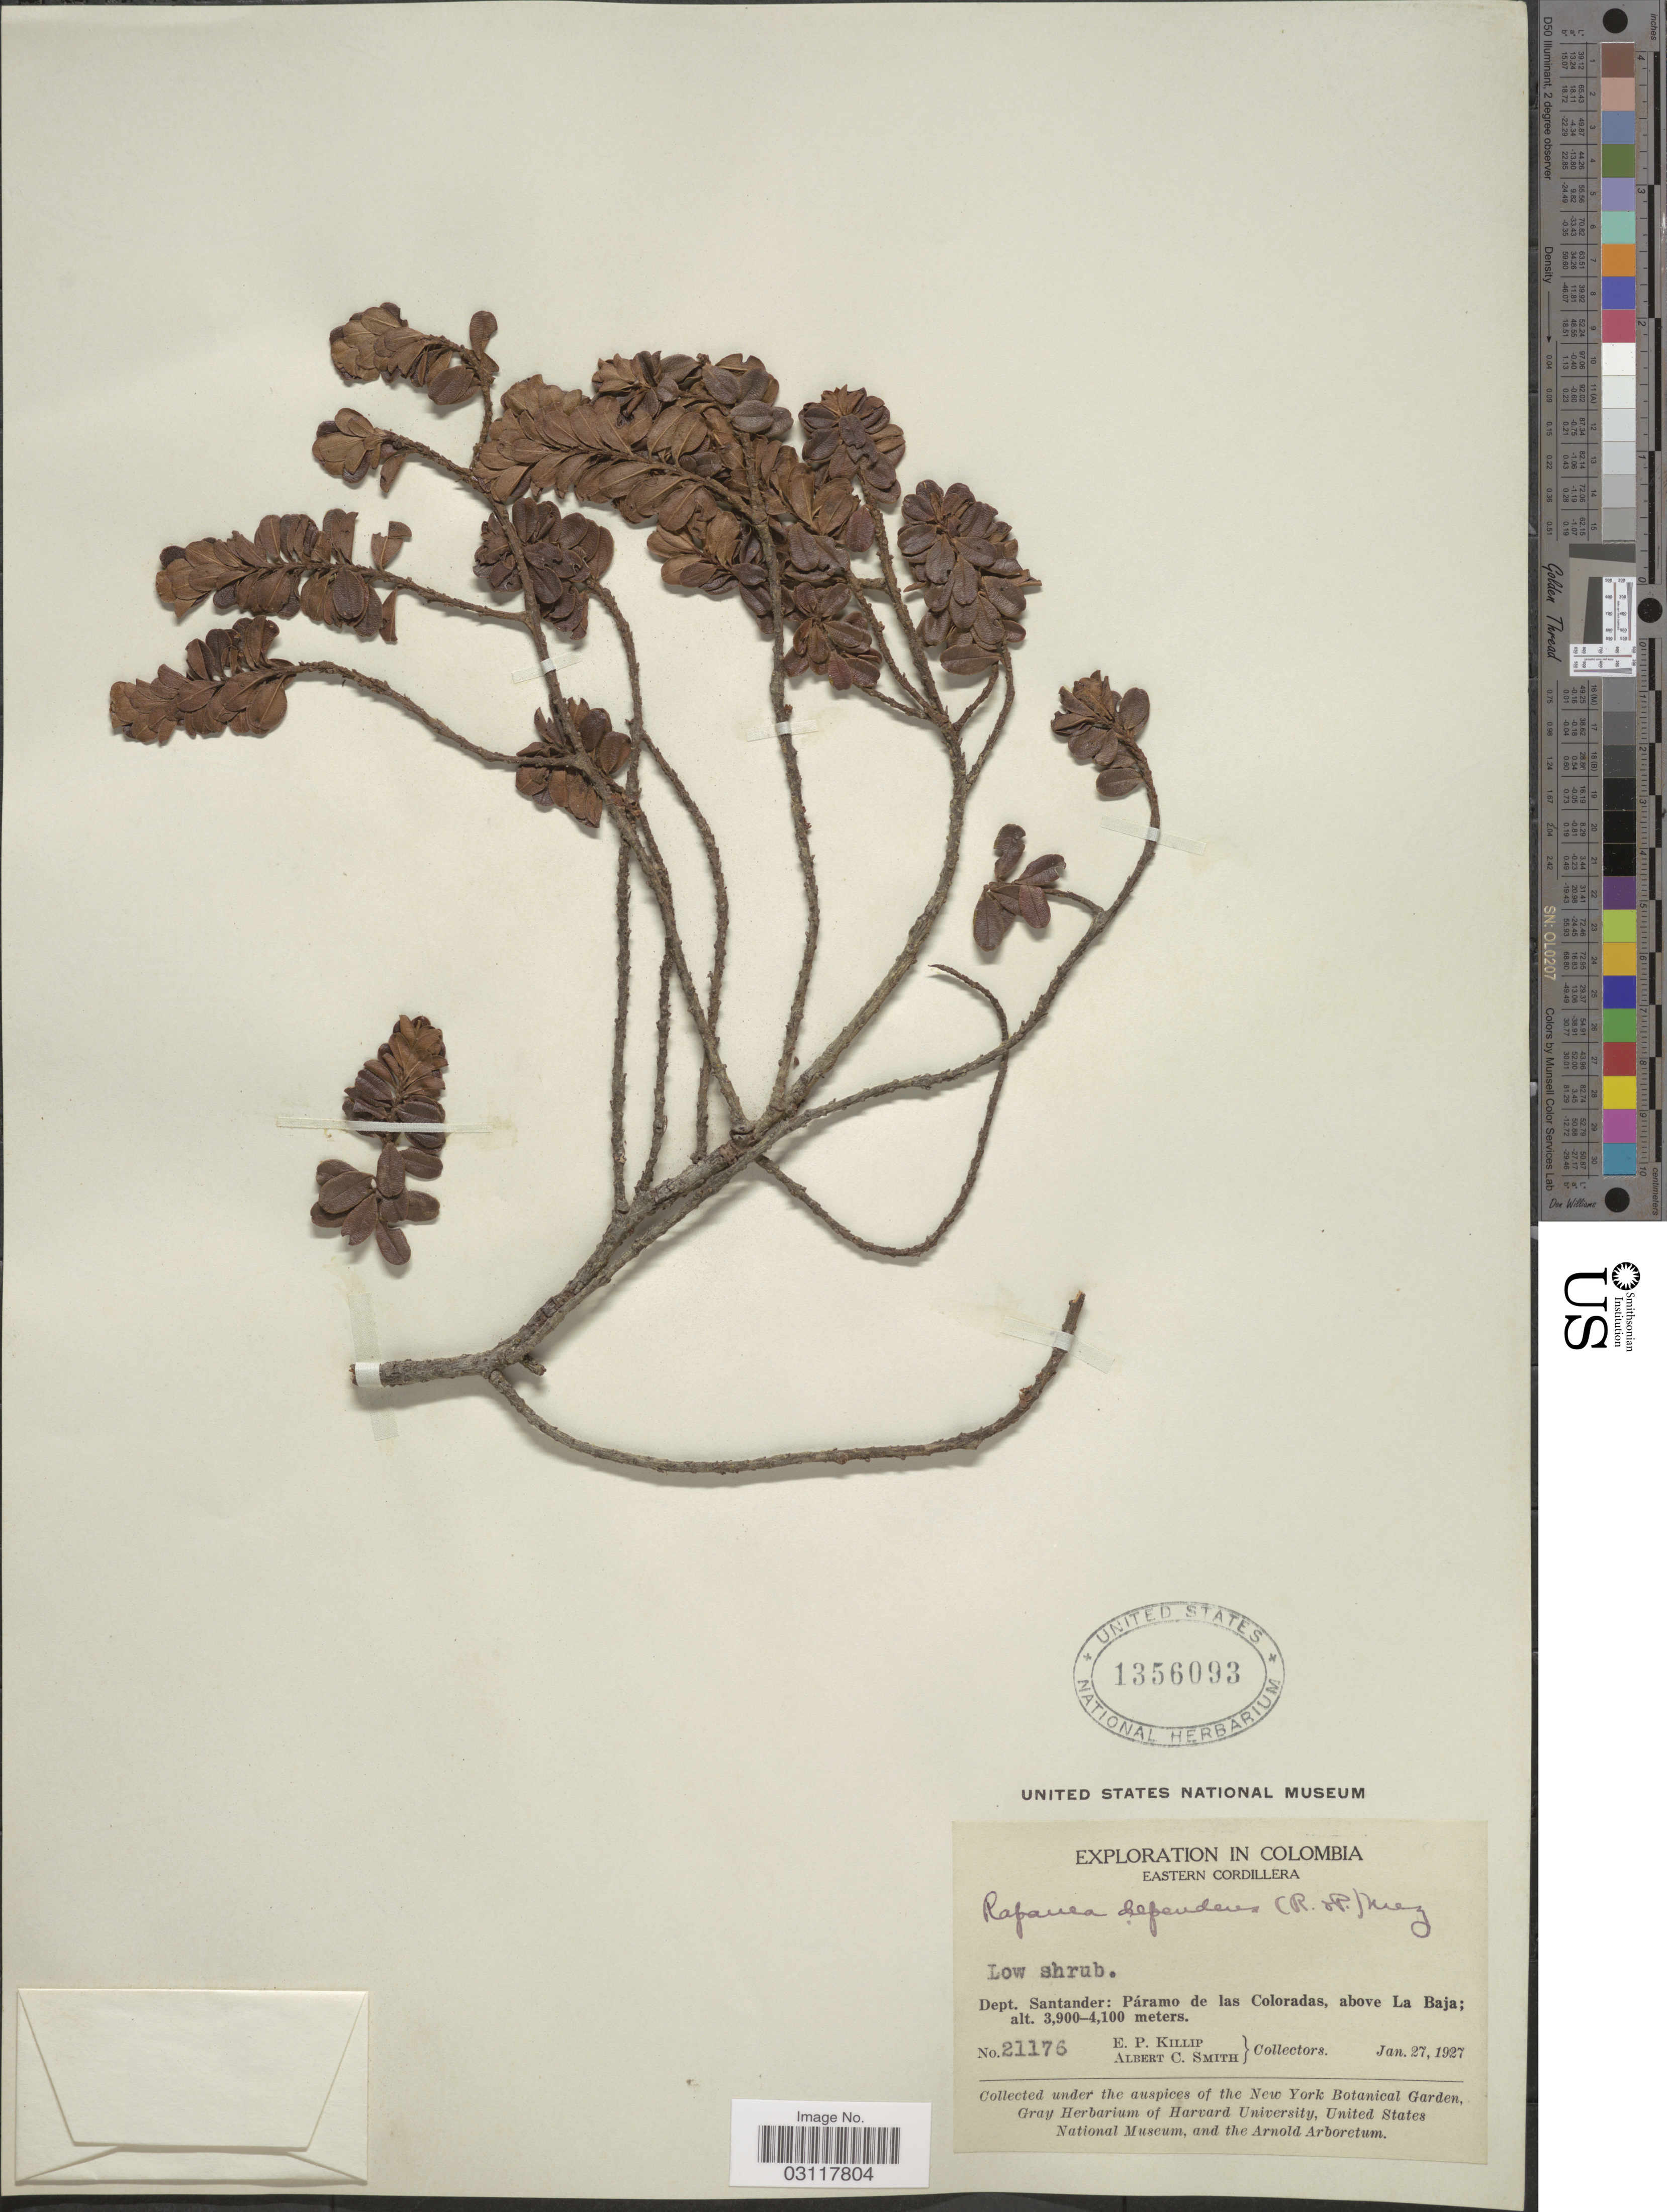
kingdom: Plantae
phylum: Tracheophyta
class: Magnoliopsida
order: Ericales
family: Primulaceae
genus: Rapanea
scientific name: Rapanea dependens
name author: (Ruiz & Pav.) Mez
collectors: E. P. Killip & A. C. Smith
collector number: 21176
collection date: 1927-01-27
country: Colombia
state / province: Santander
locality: Eastern Cordillera. Dept. Santander: Páramo de las Coloradas, above La Baja.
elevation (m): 3900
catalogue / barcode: US 1356093